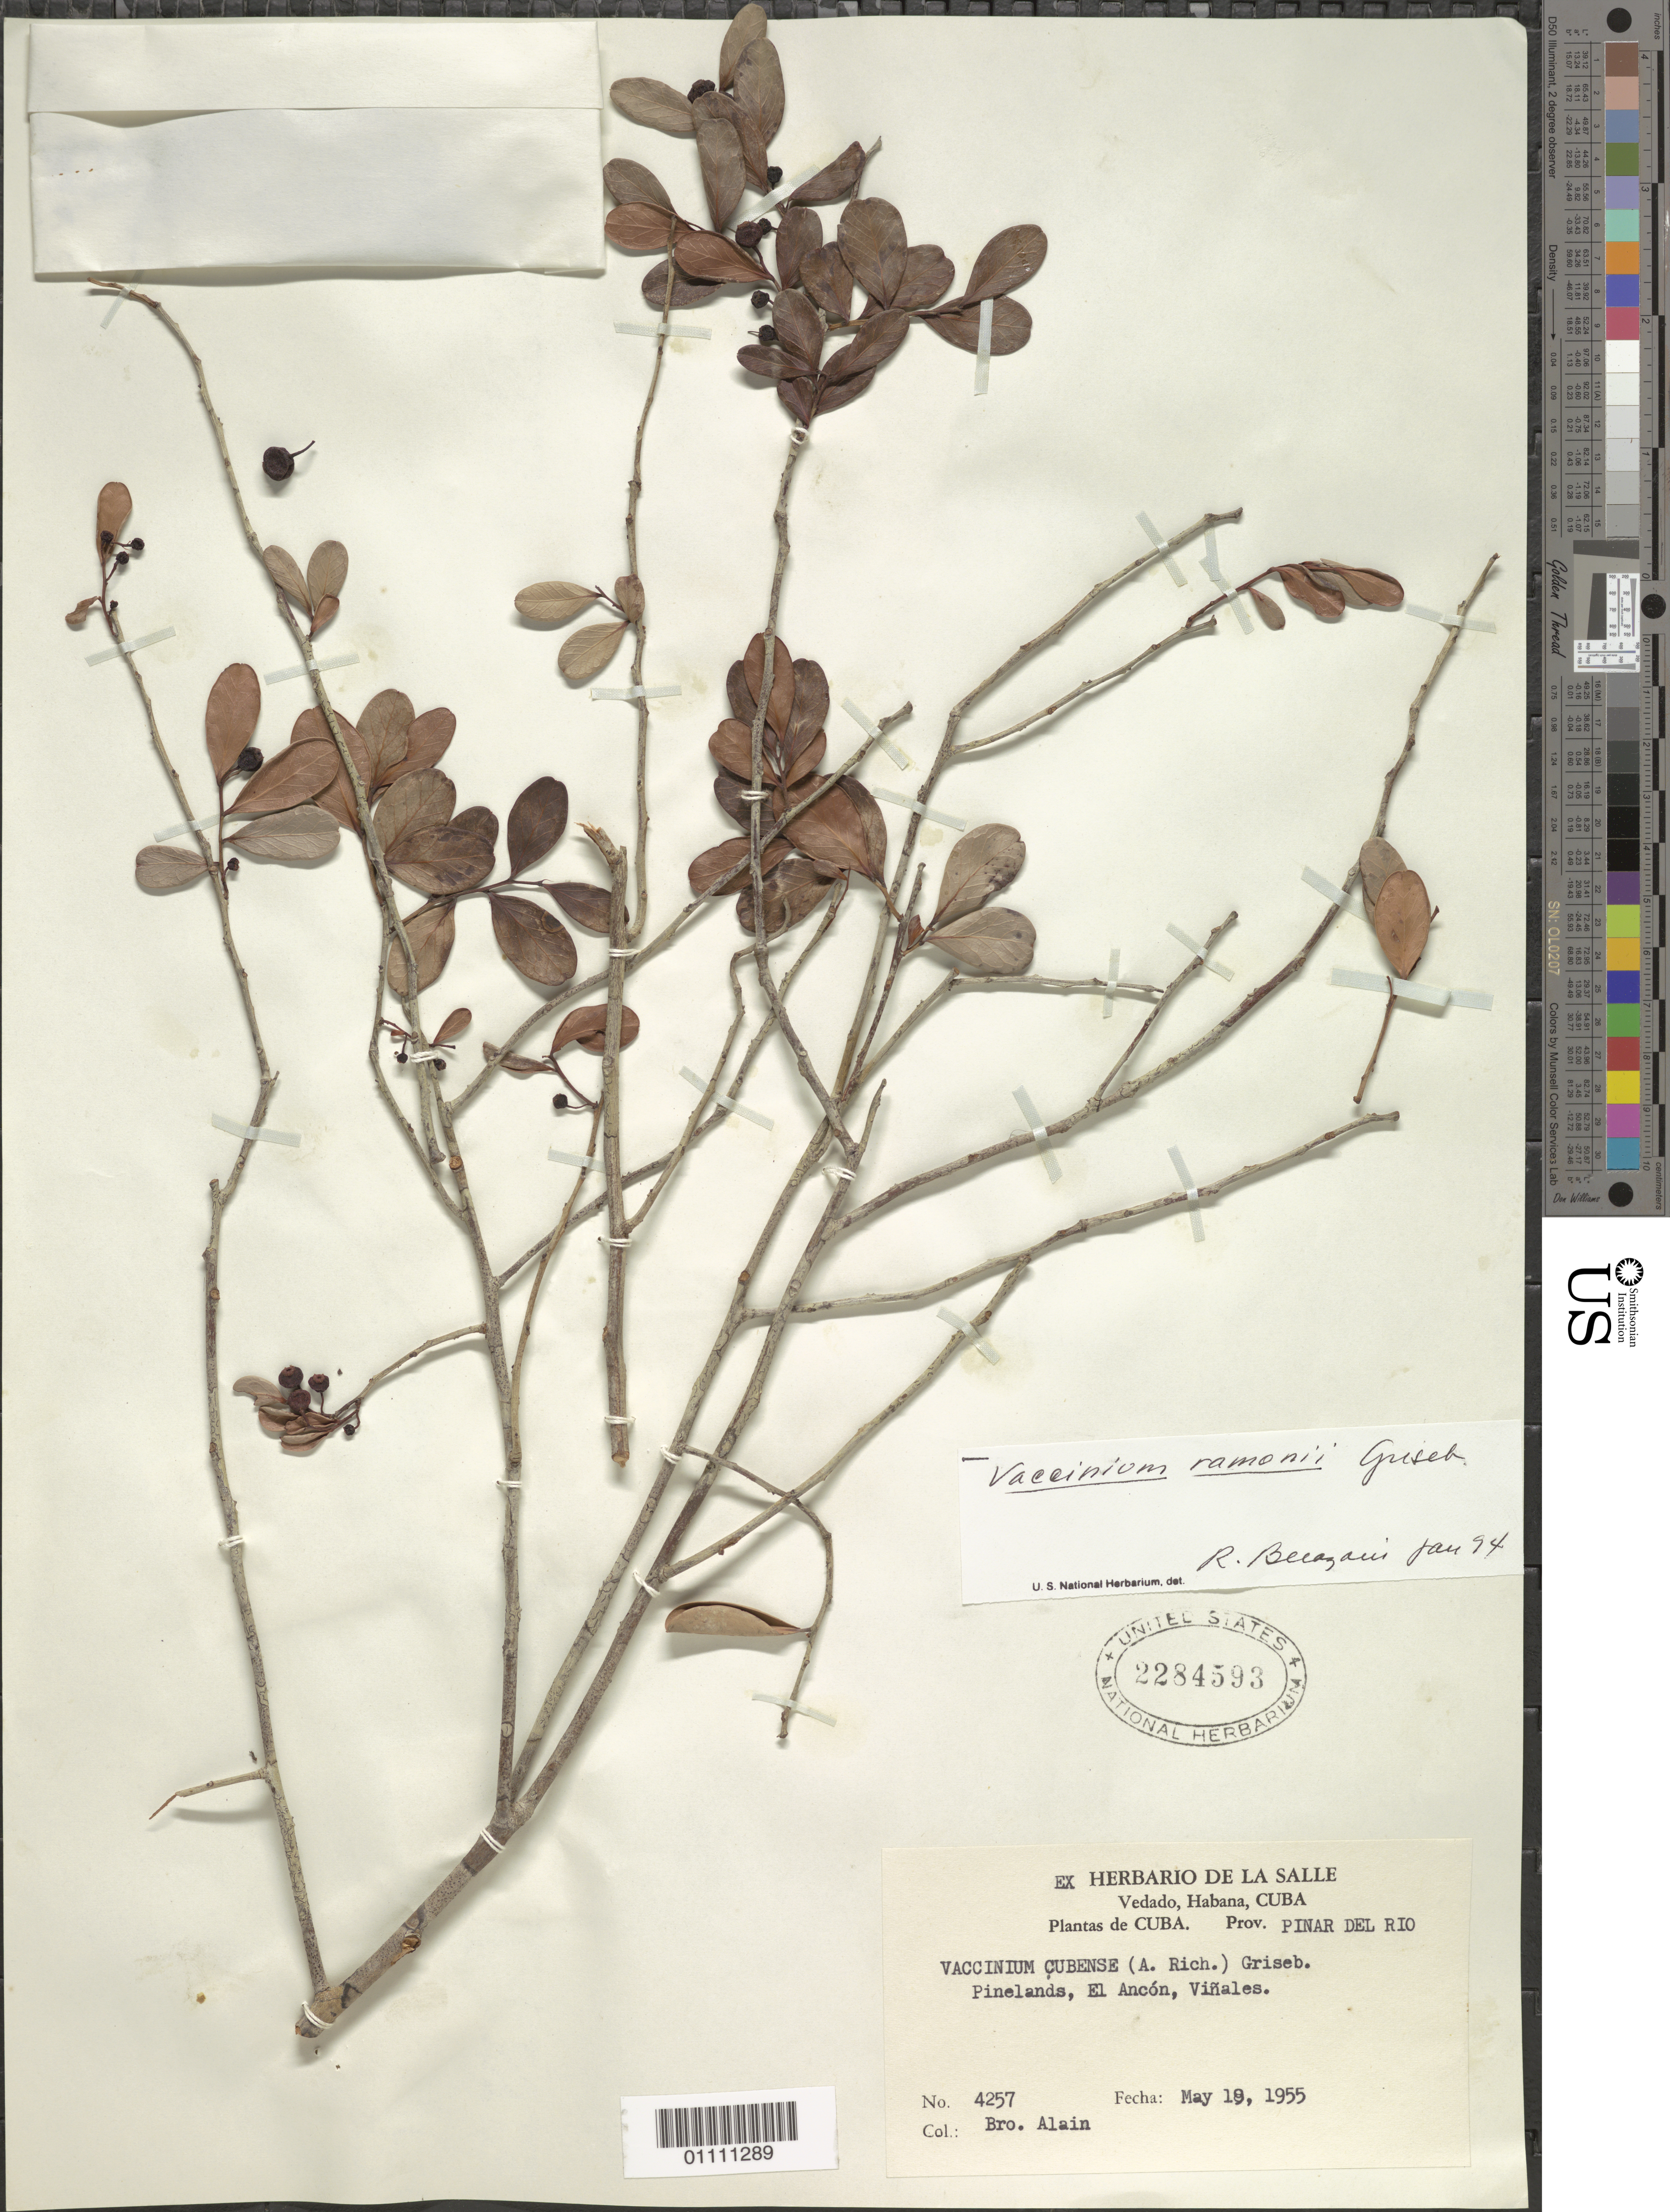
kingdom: Plantae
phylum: Tracheophyta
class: Magnoliopsida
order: Ericales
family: Ericaceae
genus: Vaccinium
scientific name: Vaccinium ramonii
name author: Griseb.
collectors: A. H. Liogier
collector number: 4257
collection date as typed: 19 May 1955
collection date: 1955-05-19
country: Cuba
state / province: Pinar del Rio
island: Cuba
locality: Pinelands, El Ancon, Vinales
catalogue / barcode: US 2284593